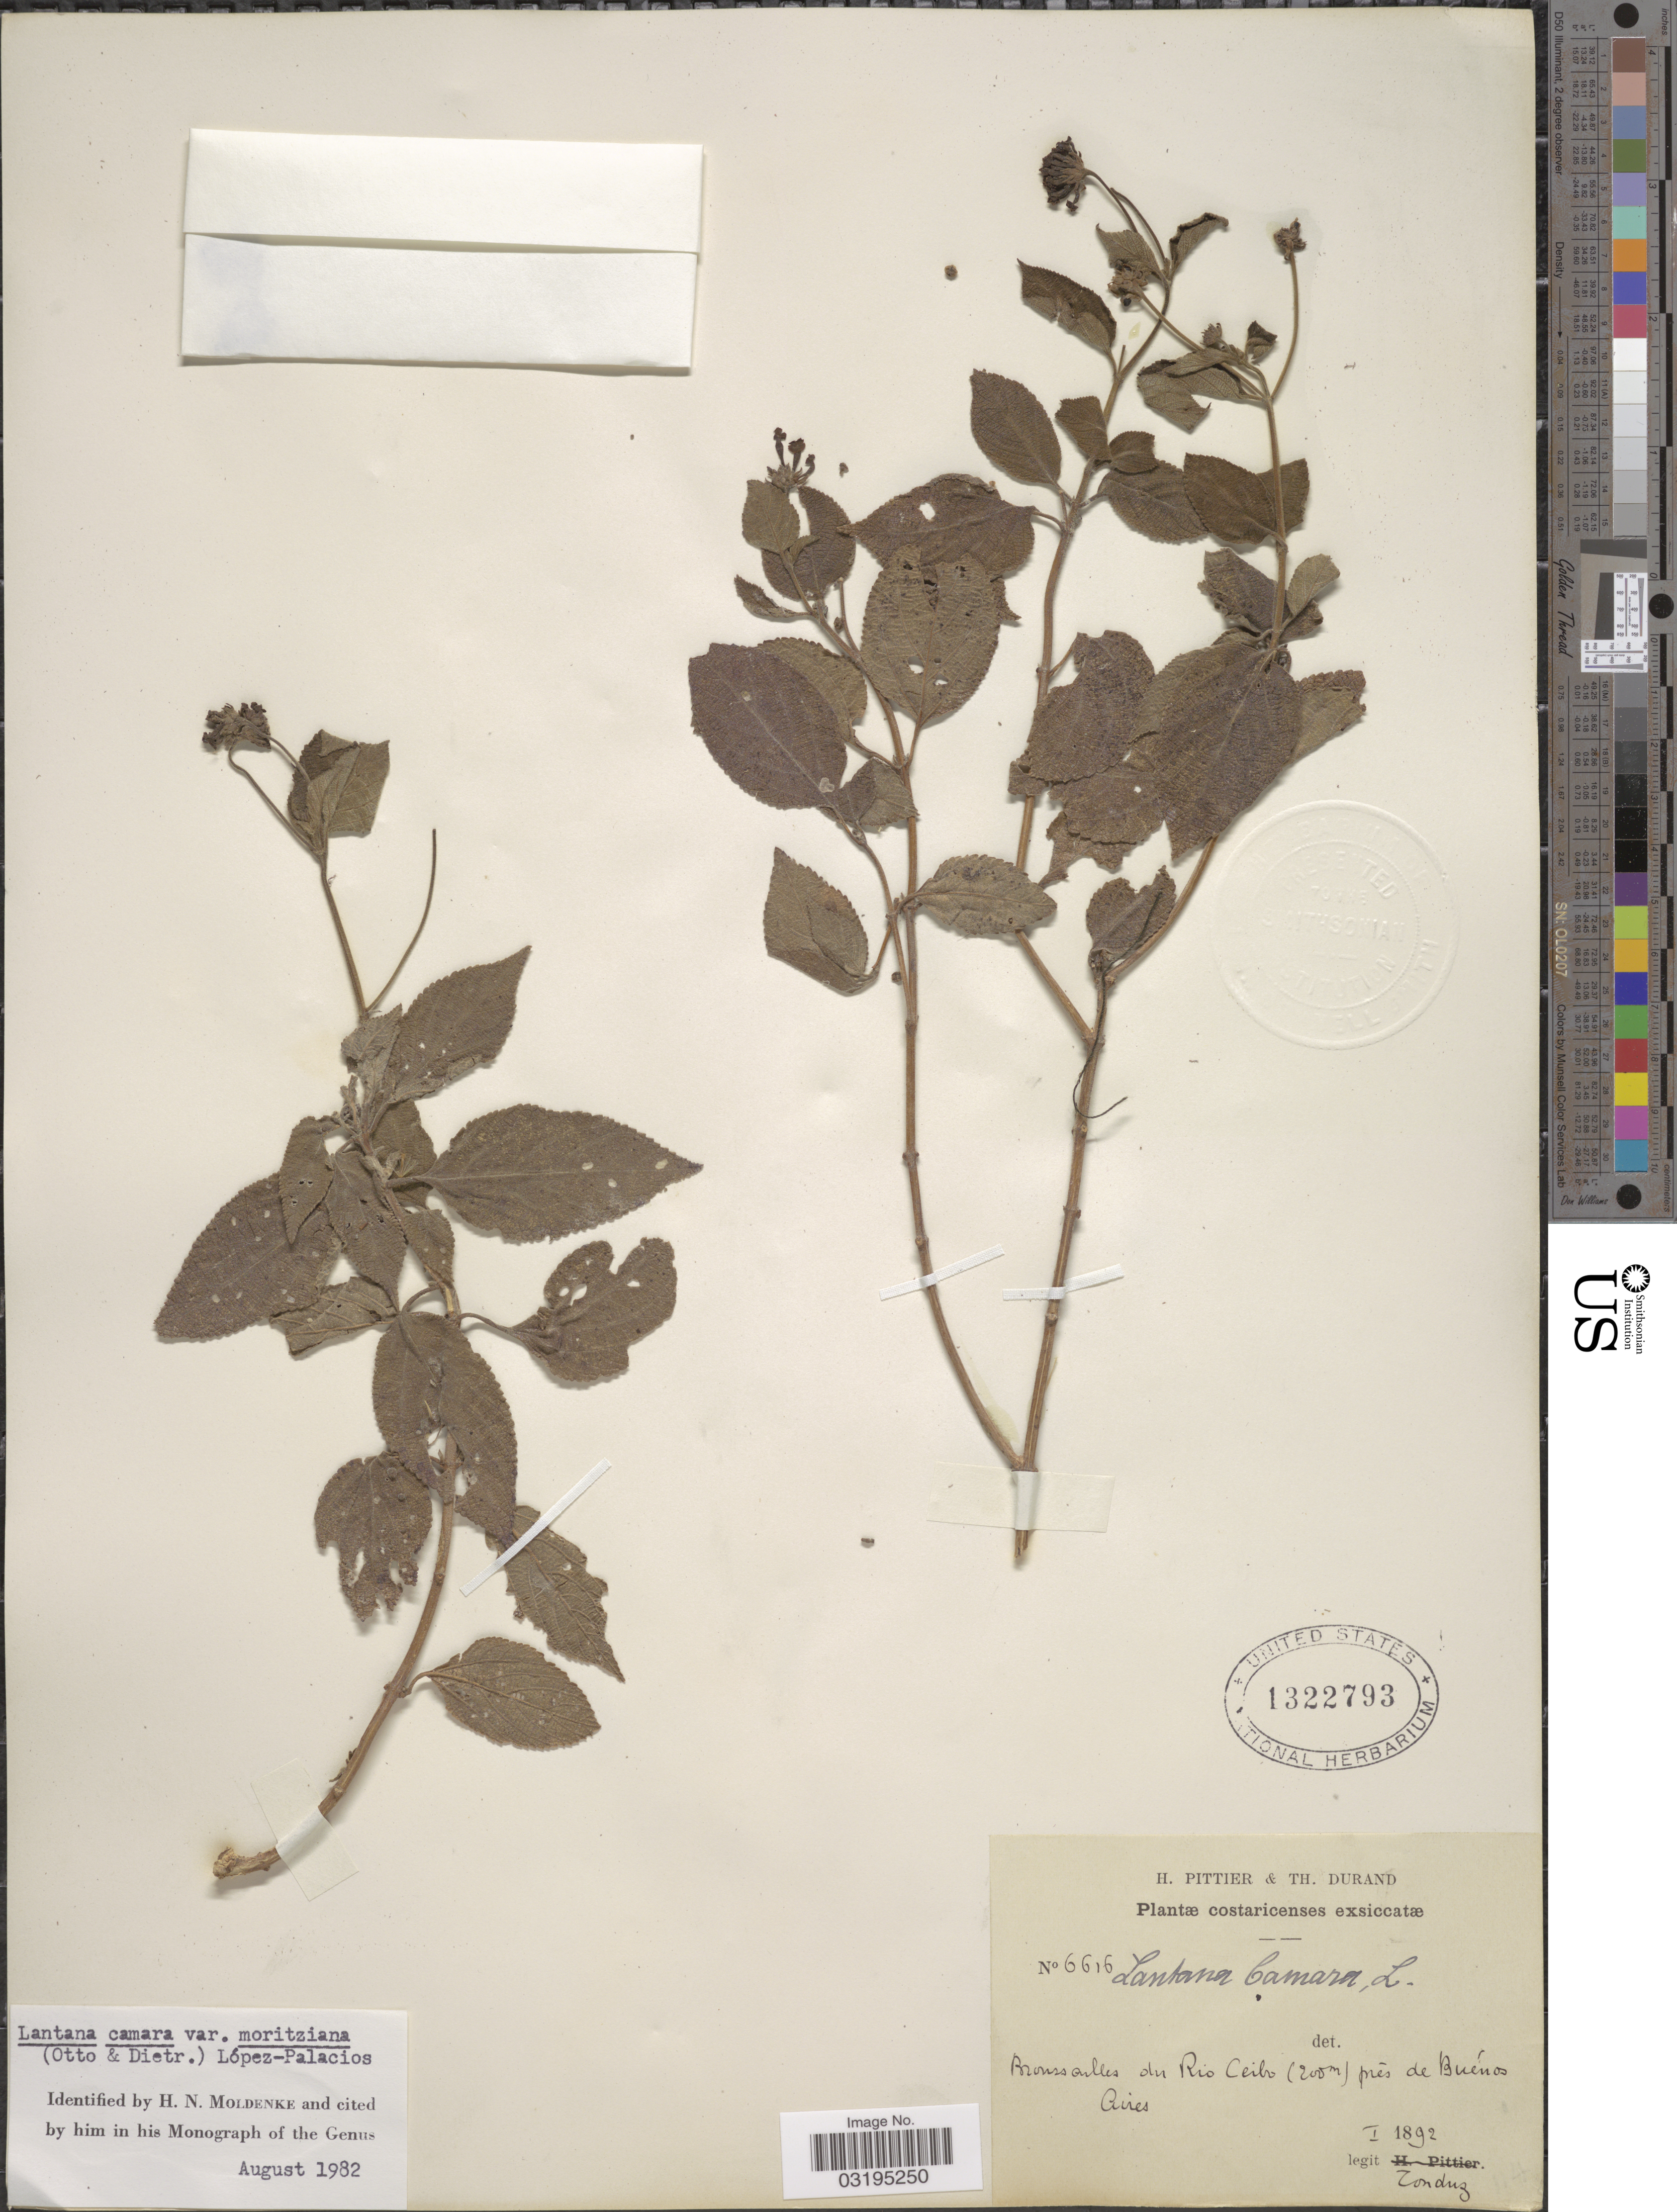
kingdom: Plantae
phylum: Tracheophyta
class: Magnoliopsida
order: Lamiales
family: Verbenaceae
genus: Lantana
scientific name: Lantana camara var. moritziana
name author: (Otto & A. Dietr.) López-Pal.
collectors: Tonduz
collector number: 6616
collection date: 1892-01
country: Costa Rica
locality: Broussailles du Rio Ceibo prés de Buénos Aires.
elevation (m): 200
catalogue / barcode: US 1322793